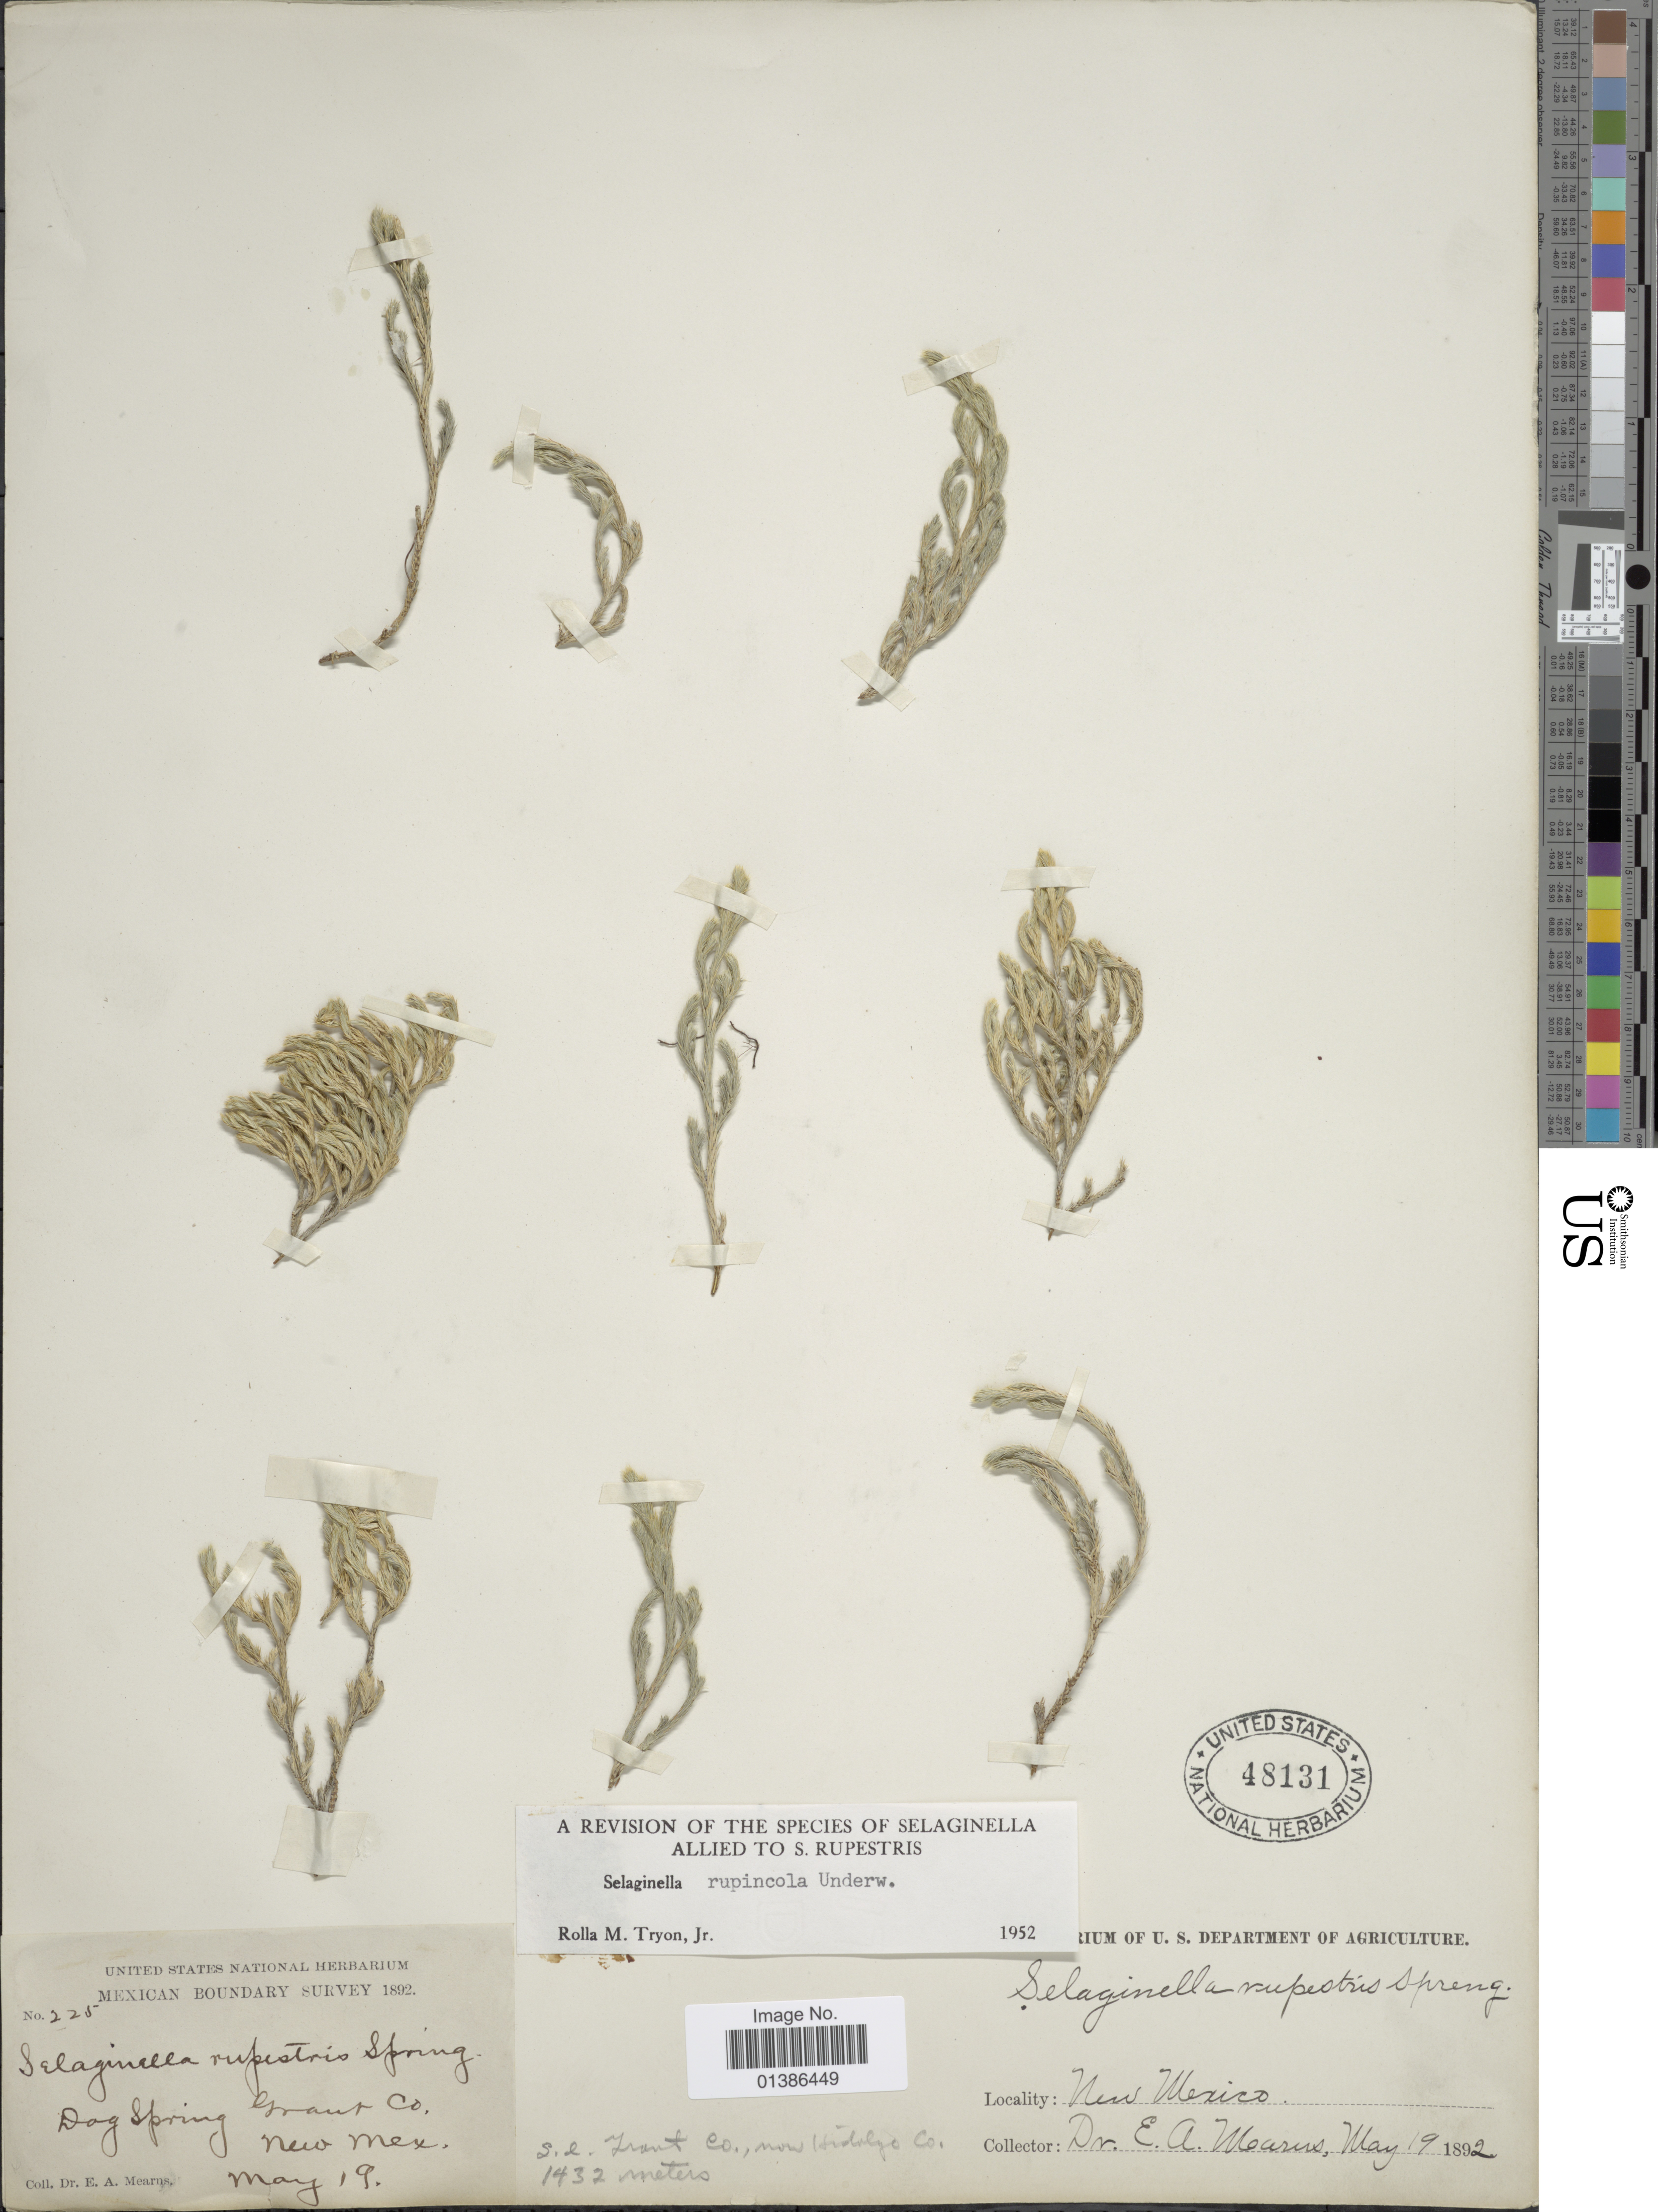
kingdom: Plantae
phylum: Tracheophyta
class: Lycopodiopsida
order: Selaginellales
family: Selaginellaceae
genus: Selaginella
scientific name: Selaginella rupincola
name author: Underw.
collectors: E. A. Mearns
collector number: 225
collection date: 1892-05-19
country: United States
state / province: New Mexico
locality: Dog Spring Grant Co. S.E. Grant Co., near Hildago Co.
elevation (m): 1432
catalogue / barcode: US 48131